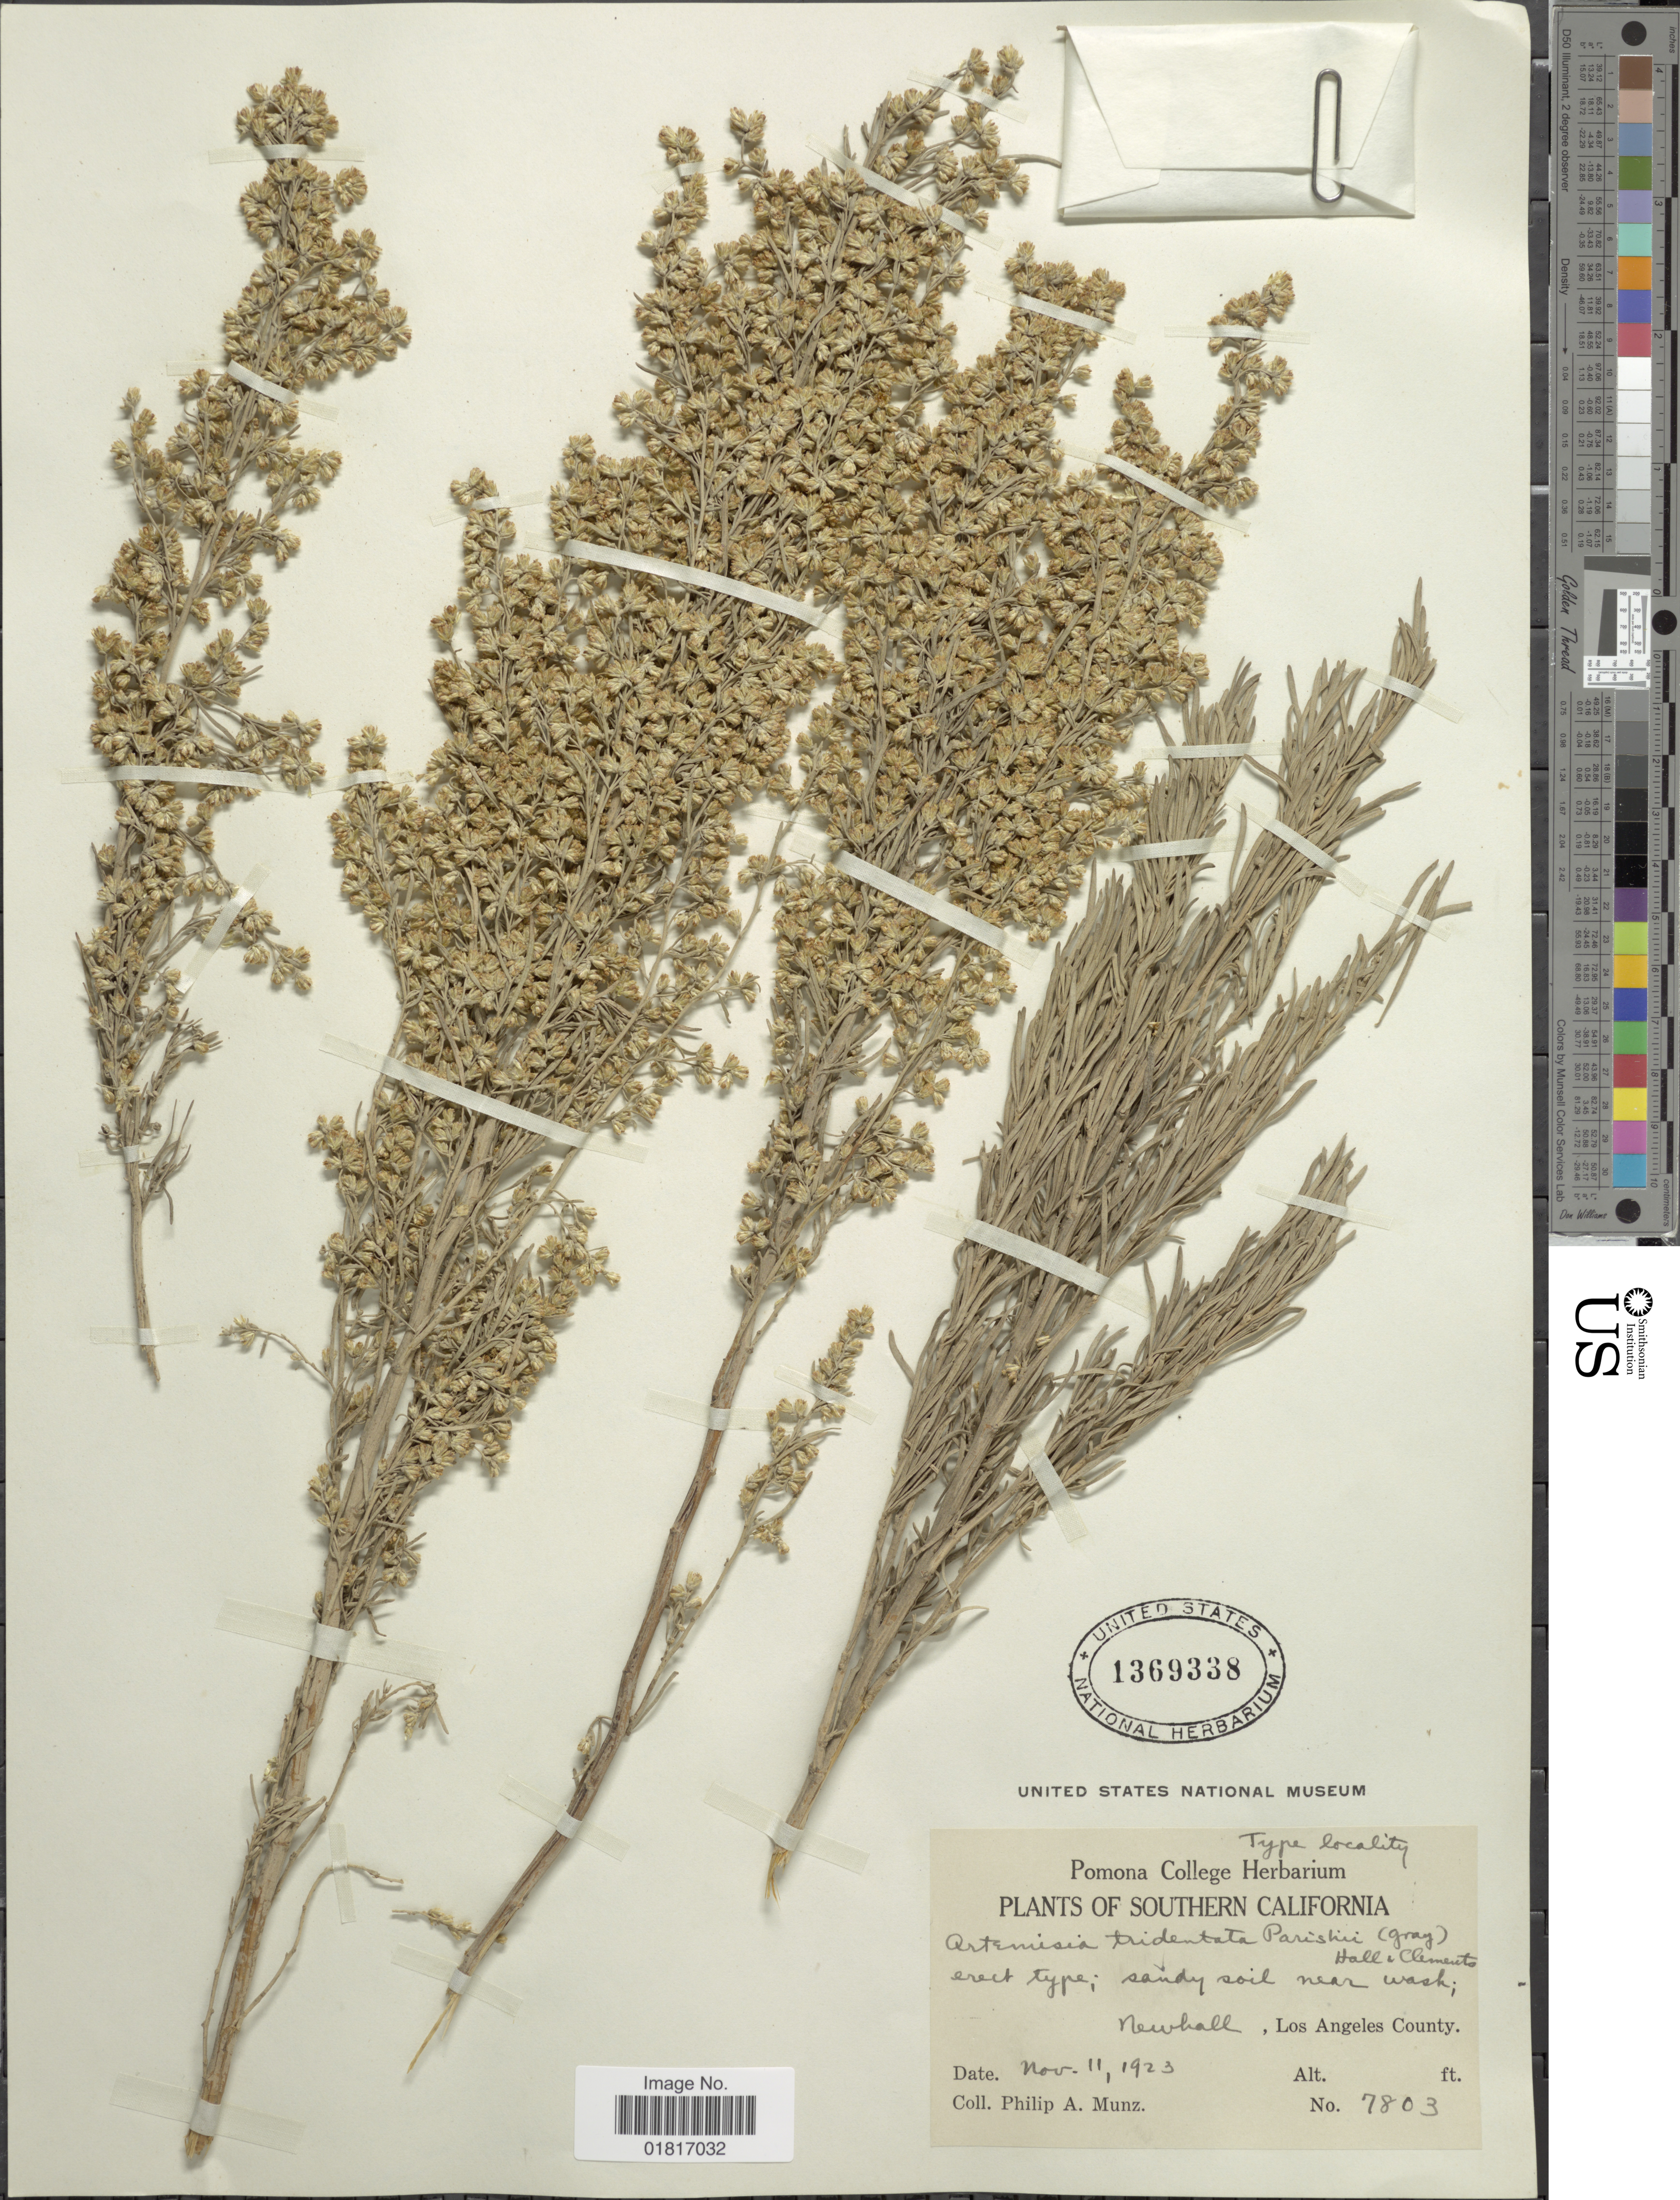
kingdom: Plantae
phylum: Tracheophyta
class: Magnoliopsida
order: Asterales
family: Asteraceae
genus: Artemisia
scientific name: Artemisia tridentata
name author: Nutt.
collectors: P. A. Munz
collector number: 7803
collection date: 1923-11-11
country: United States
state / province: California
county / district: Los Angeles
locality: Southern California, Newhall, Los Angeles County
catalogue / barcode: US 1369338